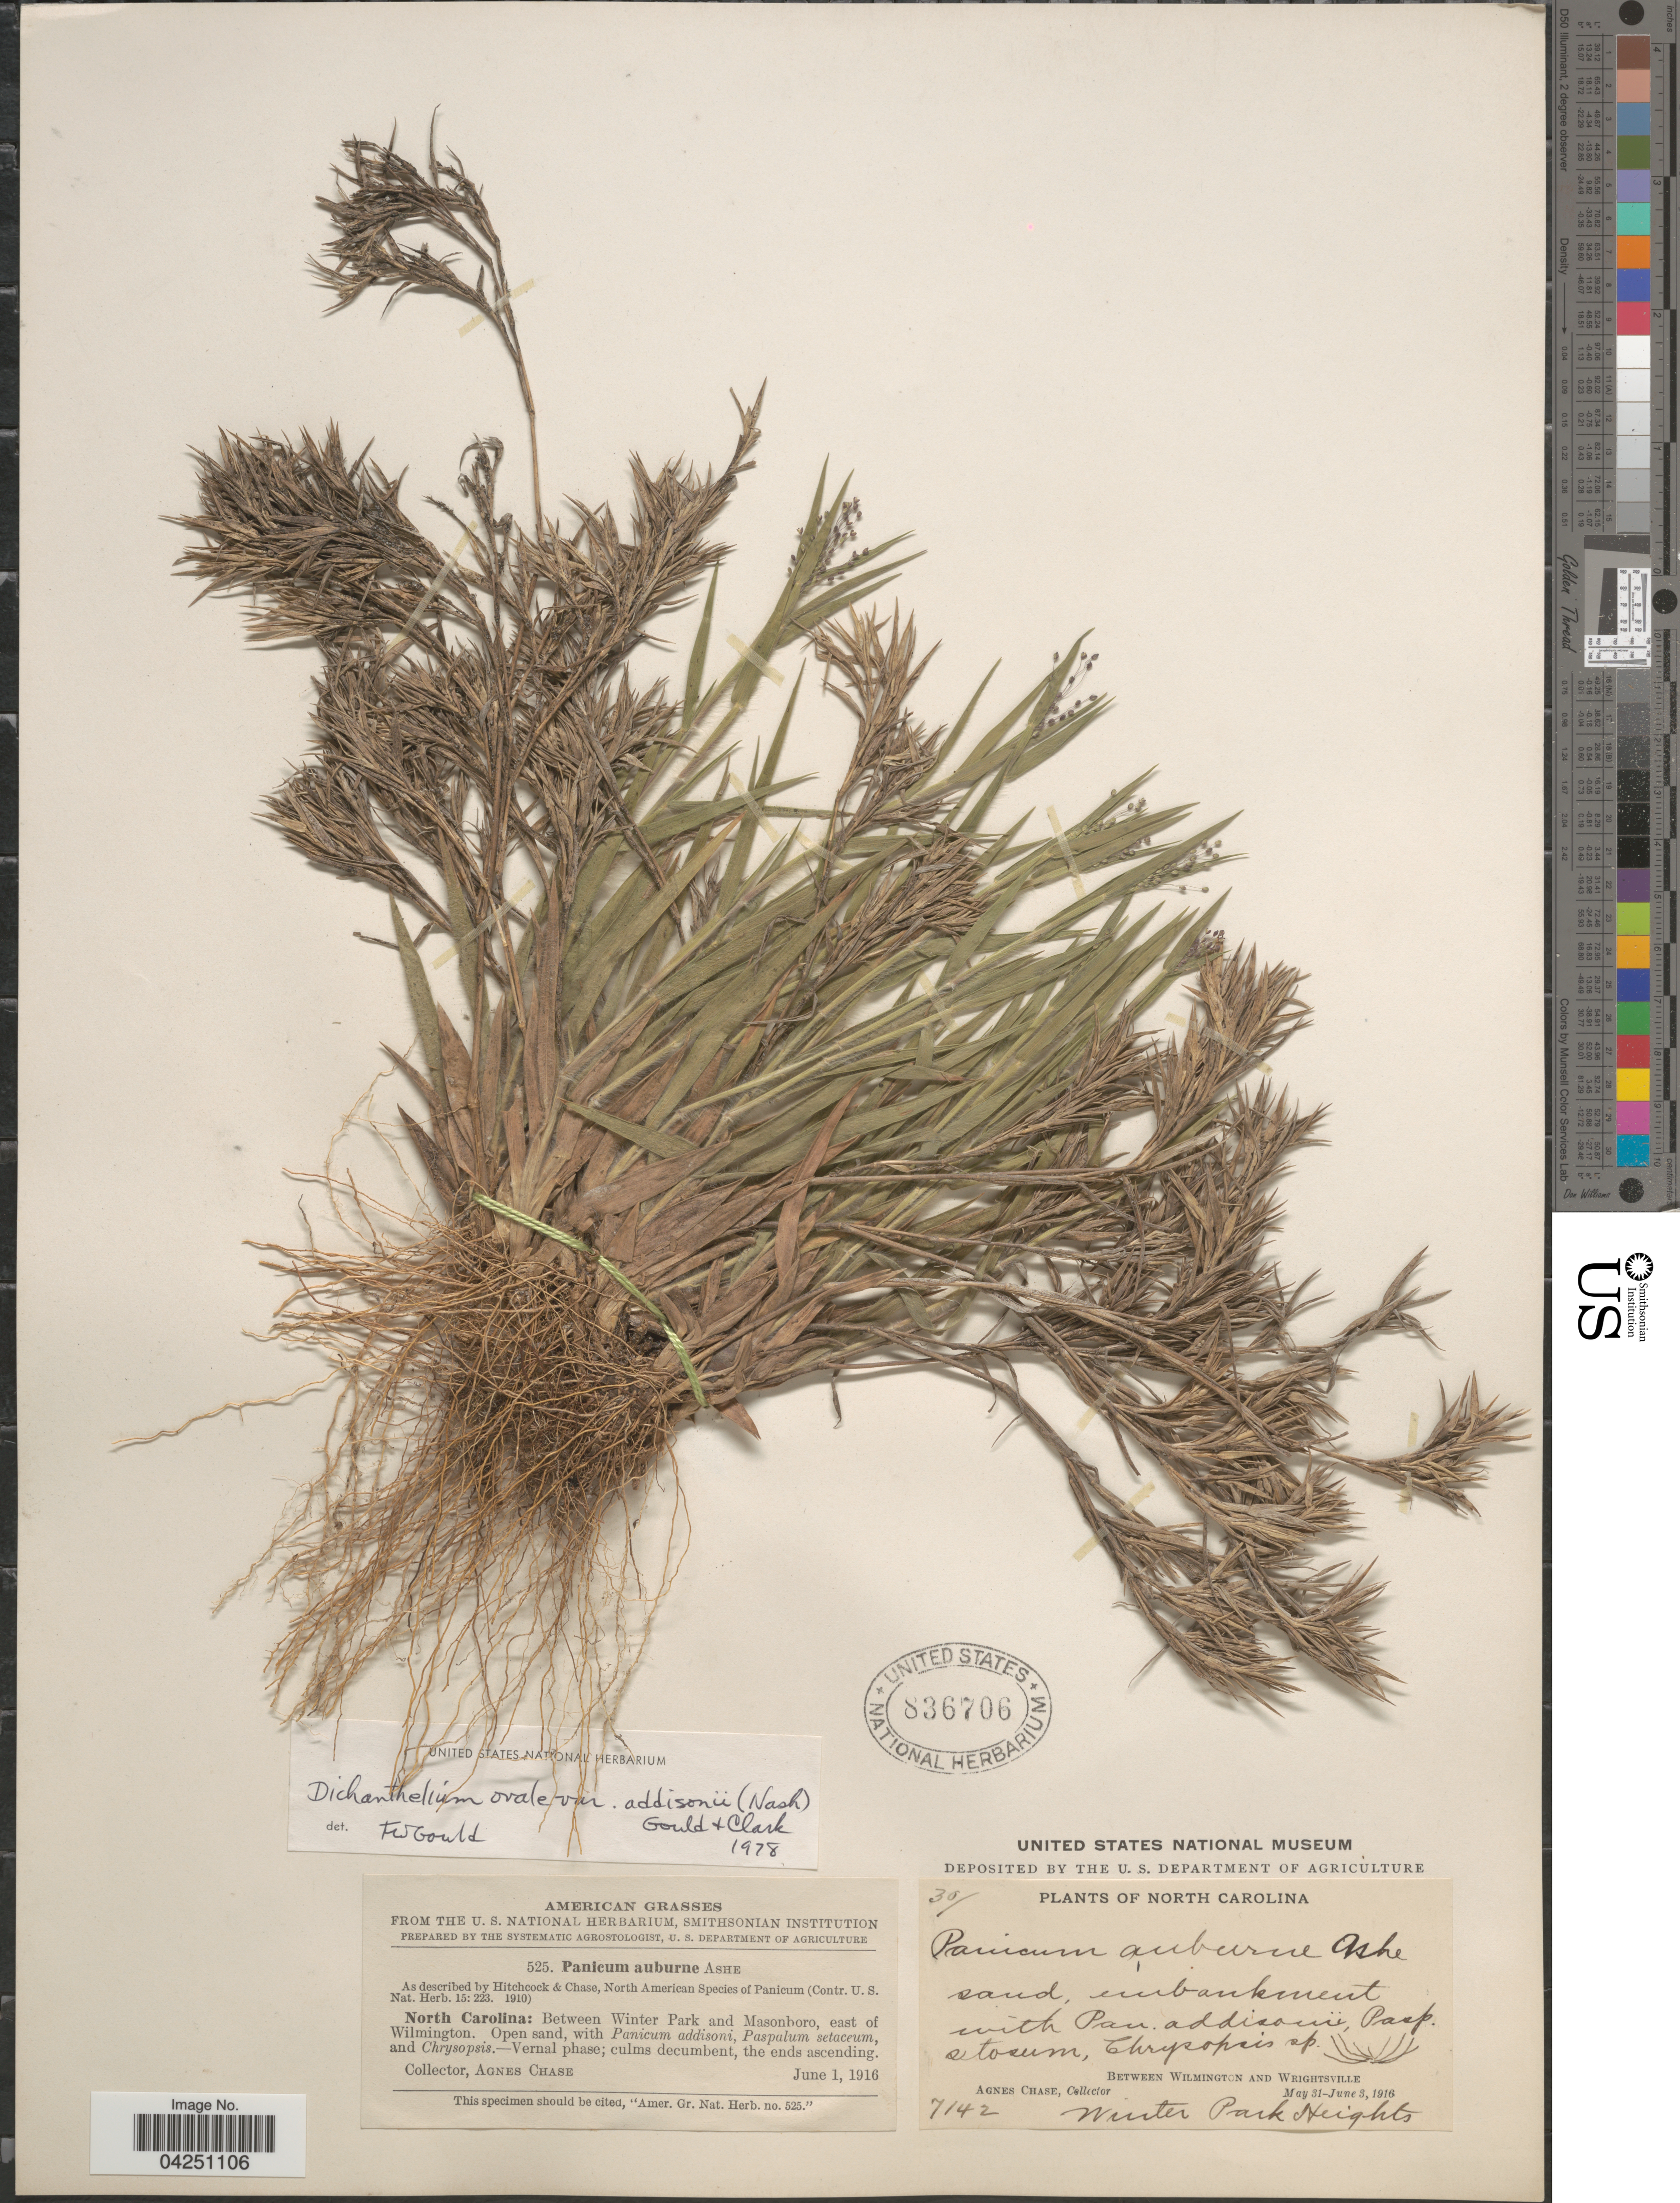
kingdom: Plantae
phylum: Tracheophyta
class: Liliopsida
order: Poales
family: Poaceae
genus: Dichanthelium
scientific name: Dichanthelium acuminatum var. acuminatum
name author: (Sw.) Gould & C.A. Clark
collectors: A. Chase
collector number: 7142/30/525?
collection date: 1916-06-01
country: United States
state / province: North Carolina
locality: Between Winter Park and Masonboro, east of Wilmington. Between Wilmington and Wrightsville. Winter Park Heights [unsure placement].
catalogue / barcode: US 836706